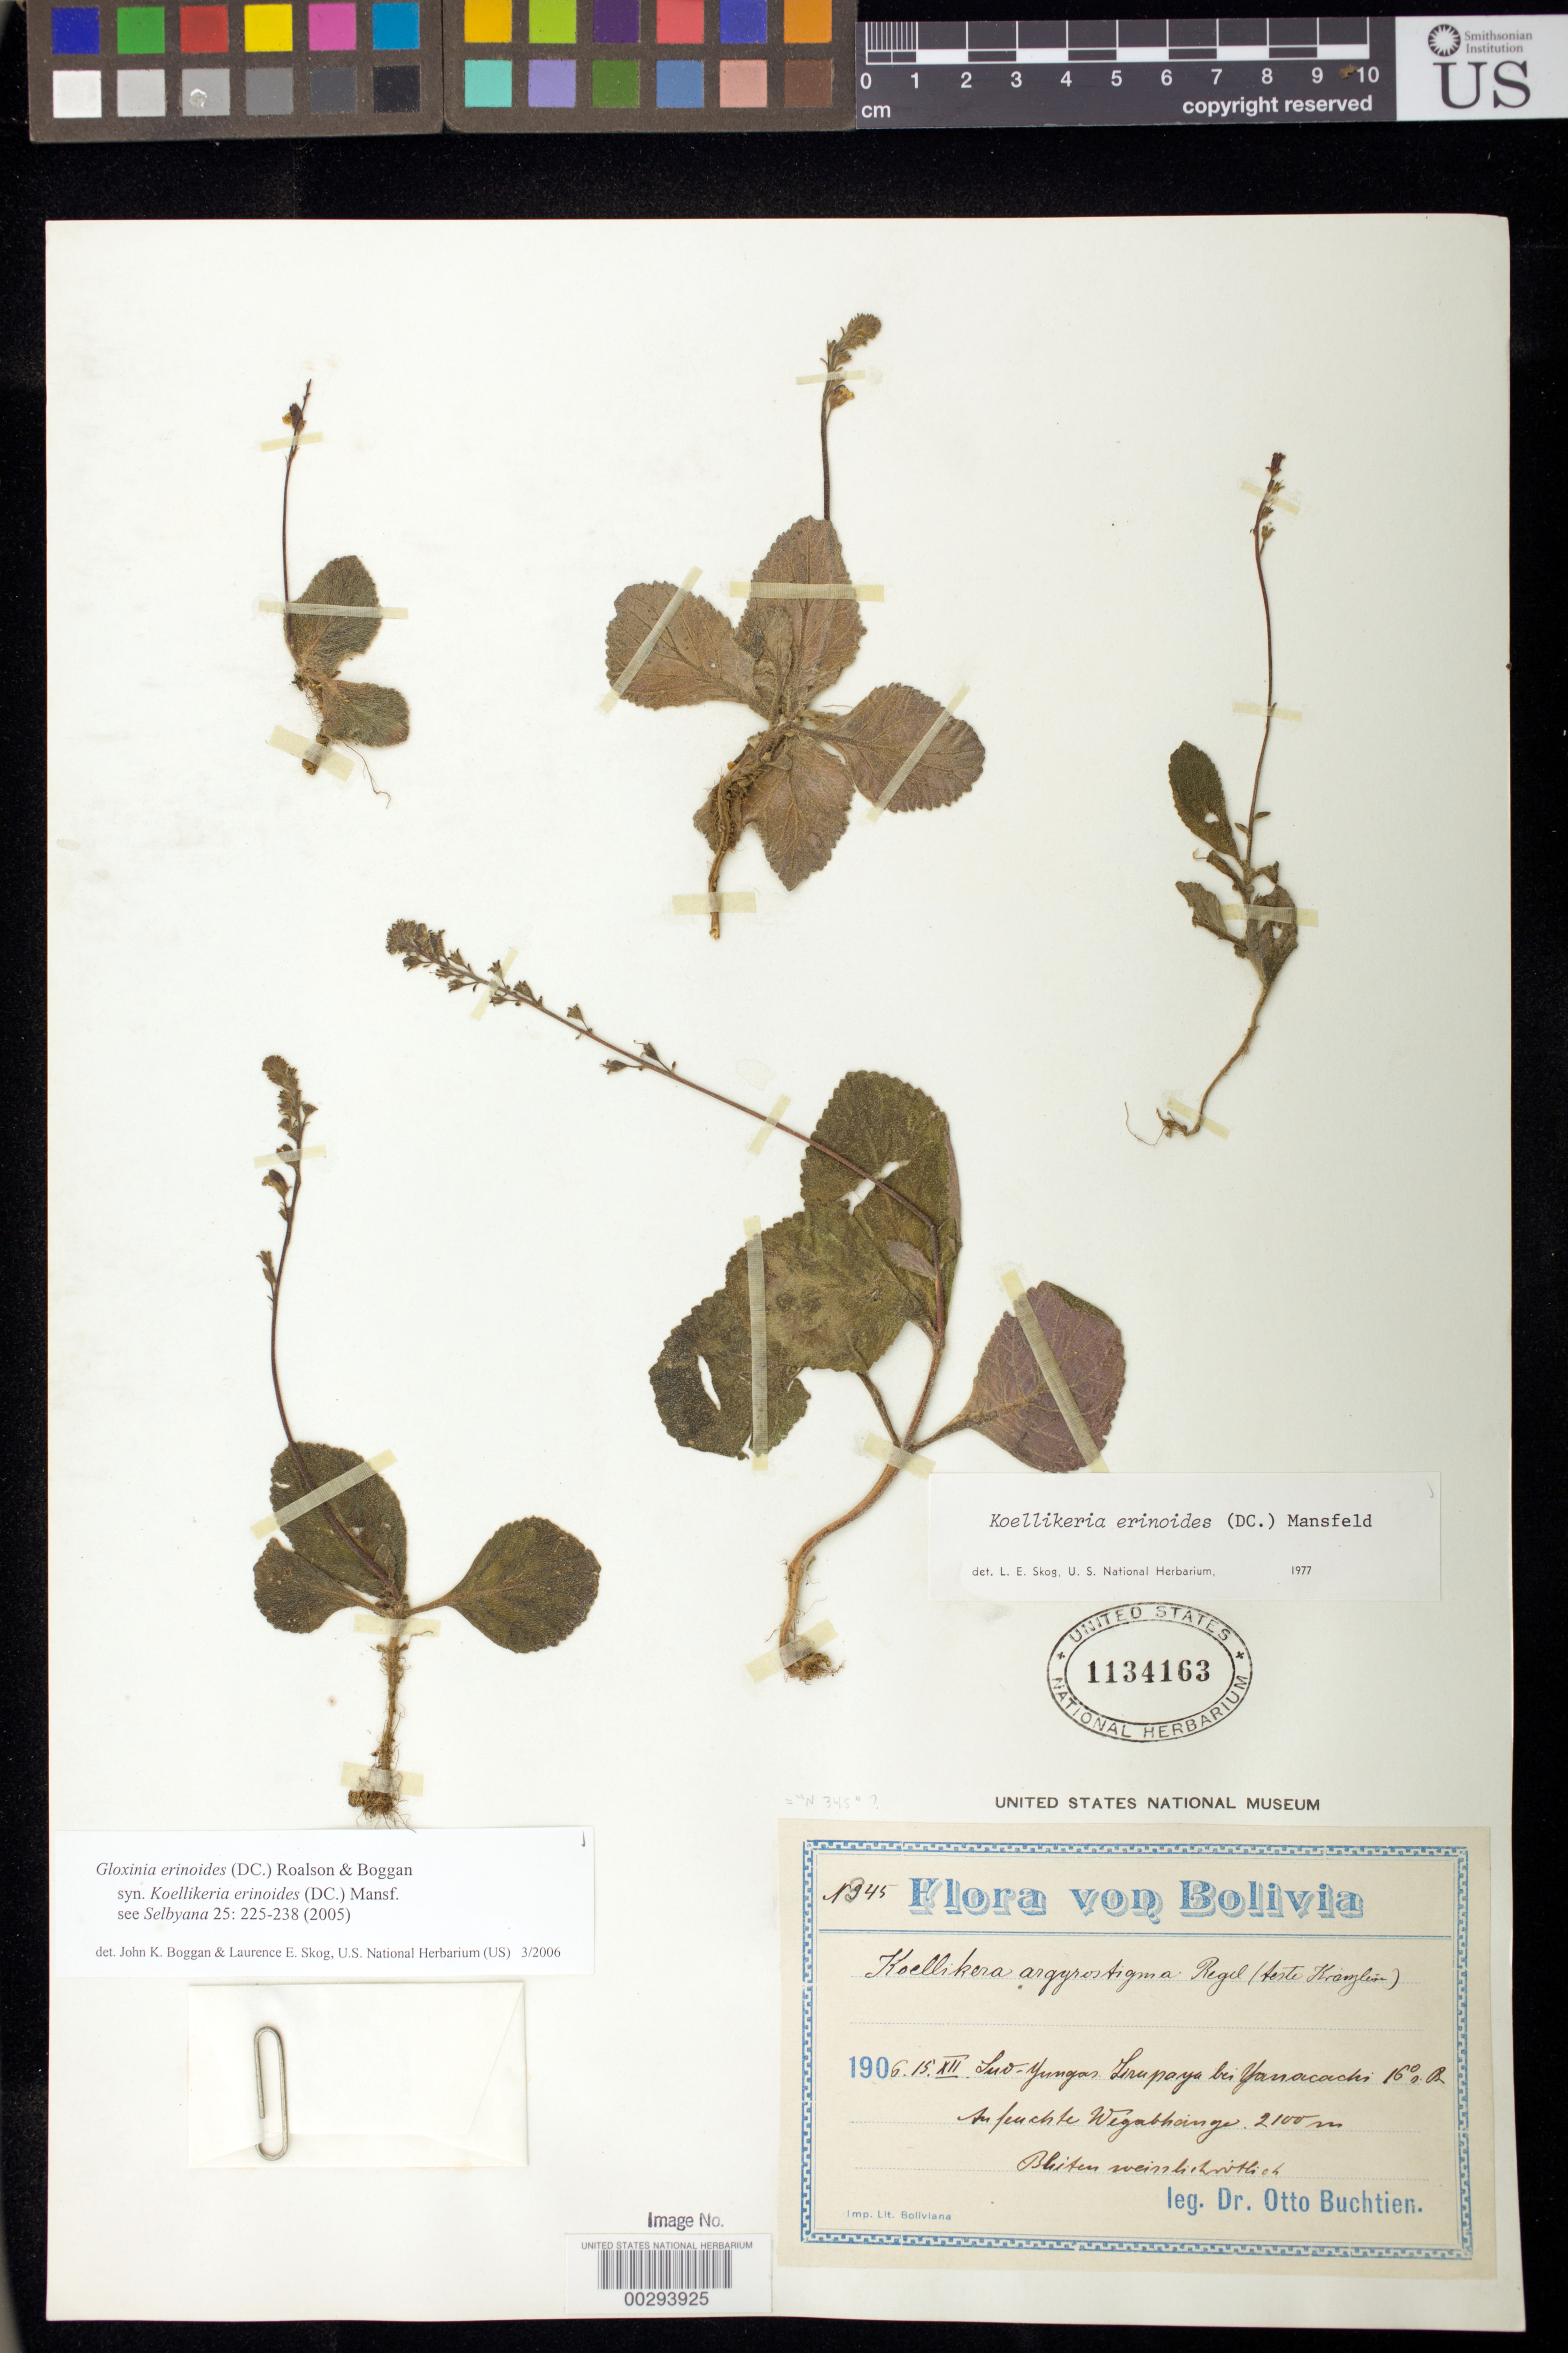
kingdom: Plantae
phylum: Tracheophyta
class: Magnoliopsida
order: Lamiales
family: Gesneriaceae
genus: Gloxinia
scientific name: Gloxinia erinoides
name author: (DC.) Roalson & Boggan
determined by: Boggan, J. K.; Skog, L. E.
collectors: O. Buchtien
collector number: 345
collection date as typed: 15 Dec 1906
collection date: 1906-12-15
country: Bolivia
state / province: La Paz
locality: Sud-Yungas, Grupaya [Tirapaya?] bei Yanacachi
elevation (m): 2100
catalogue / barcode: US 1134163